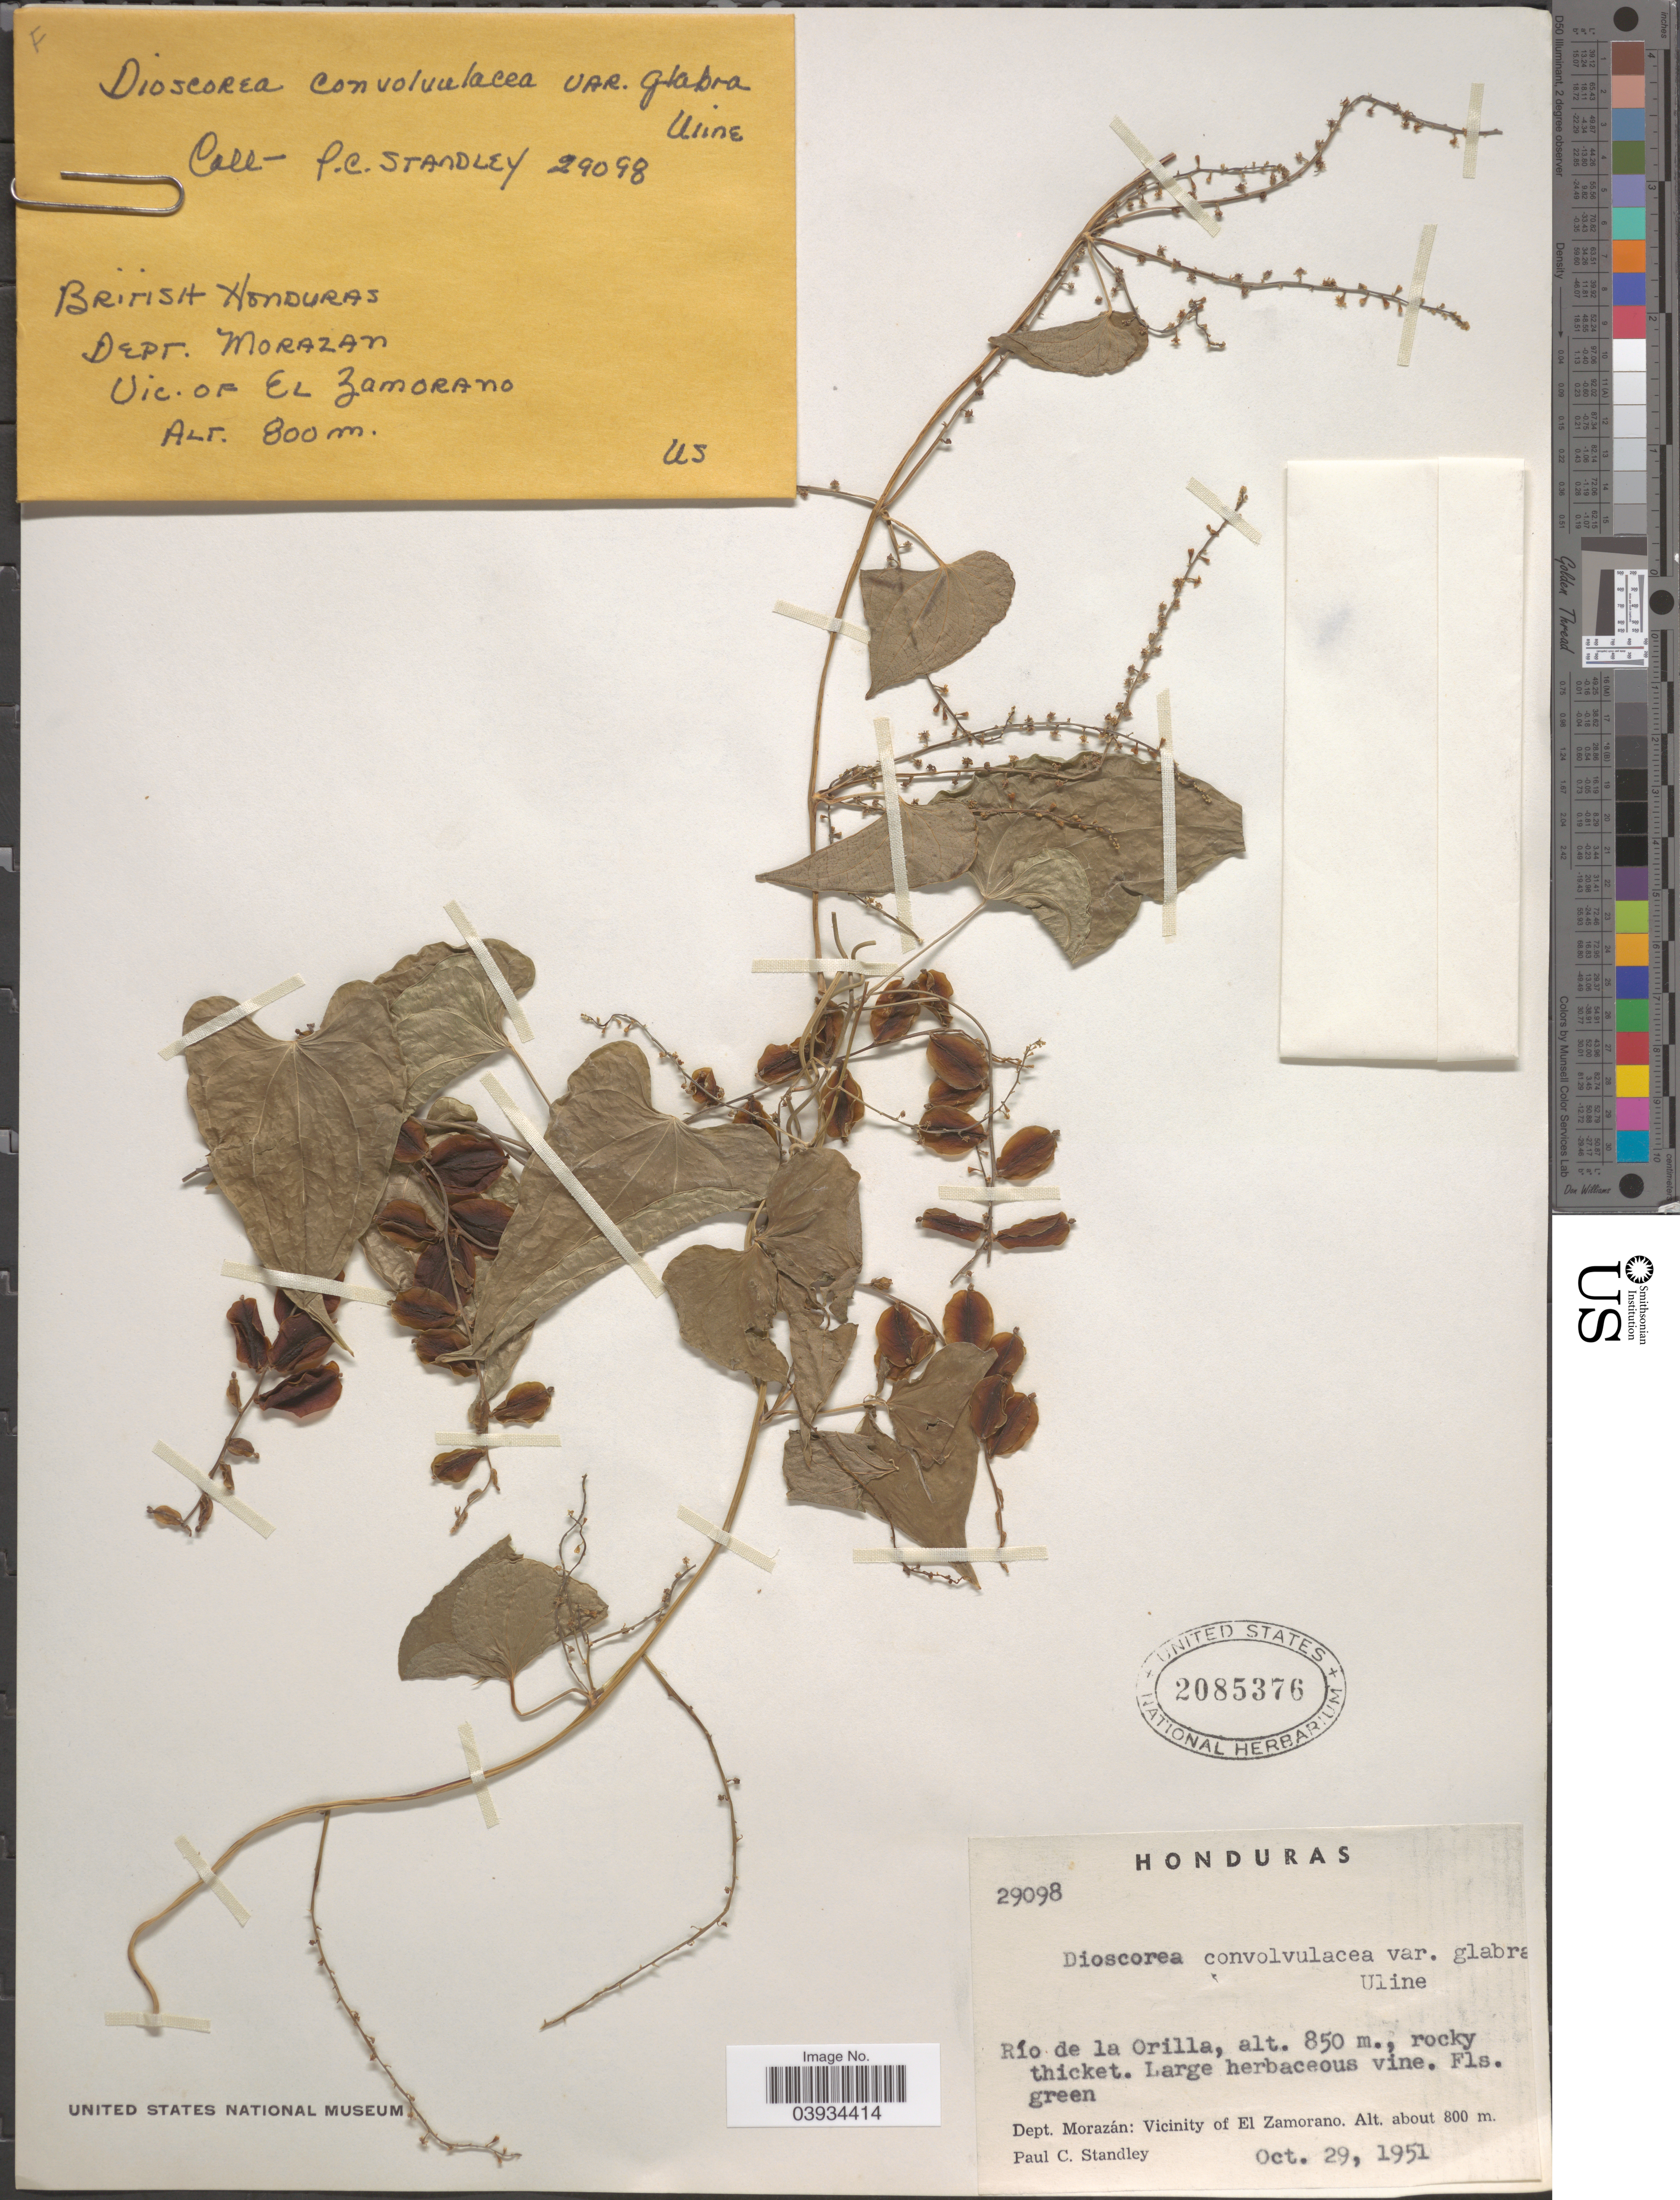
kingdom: Plantae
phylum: Tracheophyta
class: Liliopsida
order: Dioscoreales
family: Dioscoreaceae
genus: Dioscorea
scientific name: Dioscorea convolvulacea var. glabra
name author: (Hemsl.) Uline ex R. Knuth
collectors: P. C. Standley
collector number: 29098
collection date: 1951-10-29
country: Honduras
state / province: Fco. Morazán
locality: Río de la Orilla, rocky thicket. Dept. Morazán: Vicinity of El Zamorano [also annotated "British Honduras" but this locality is not in Belize]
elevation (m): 800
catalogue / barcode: US 2085376